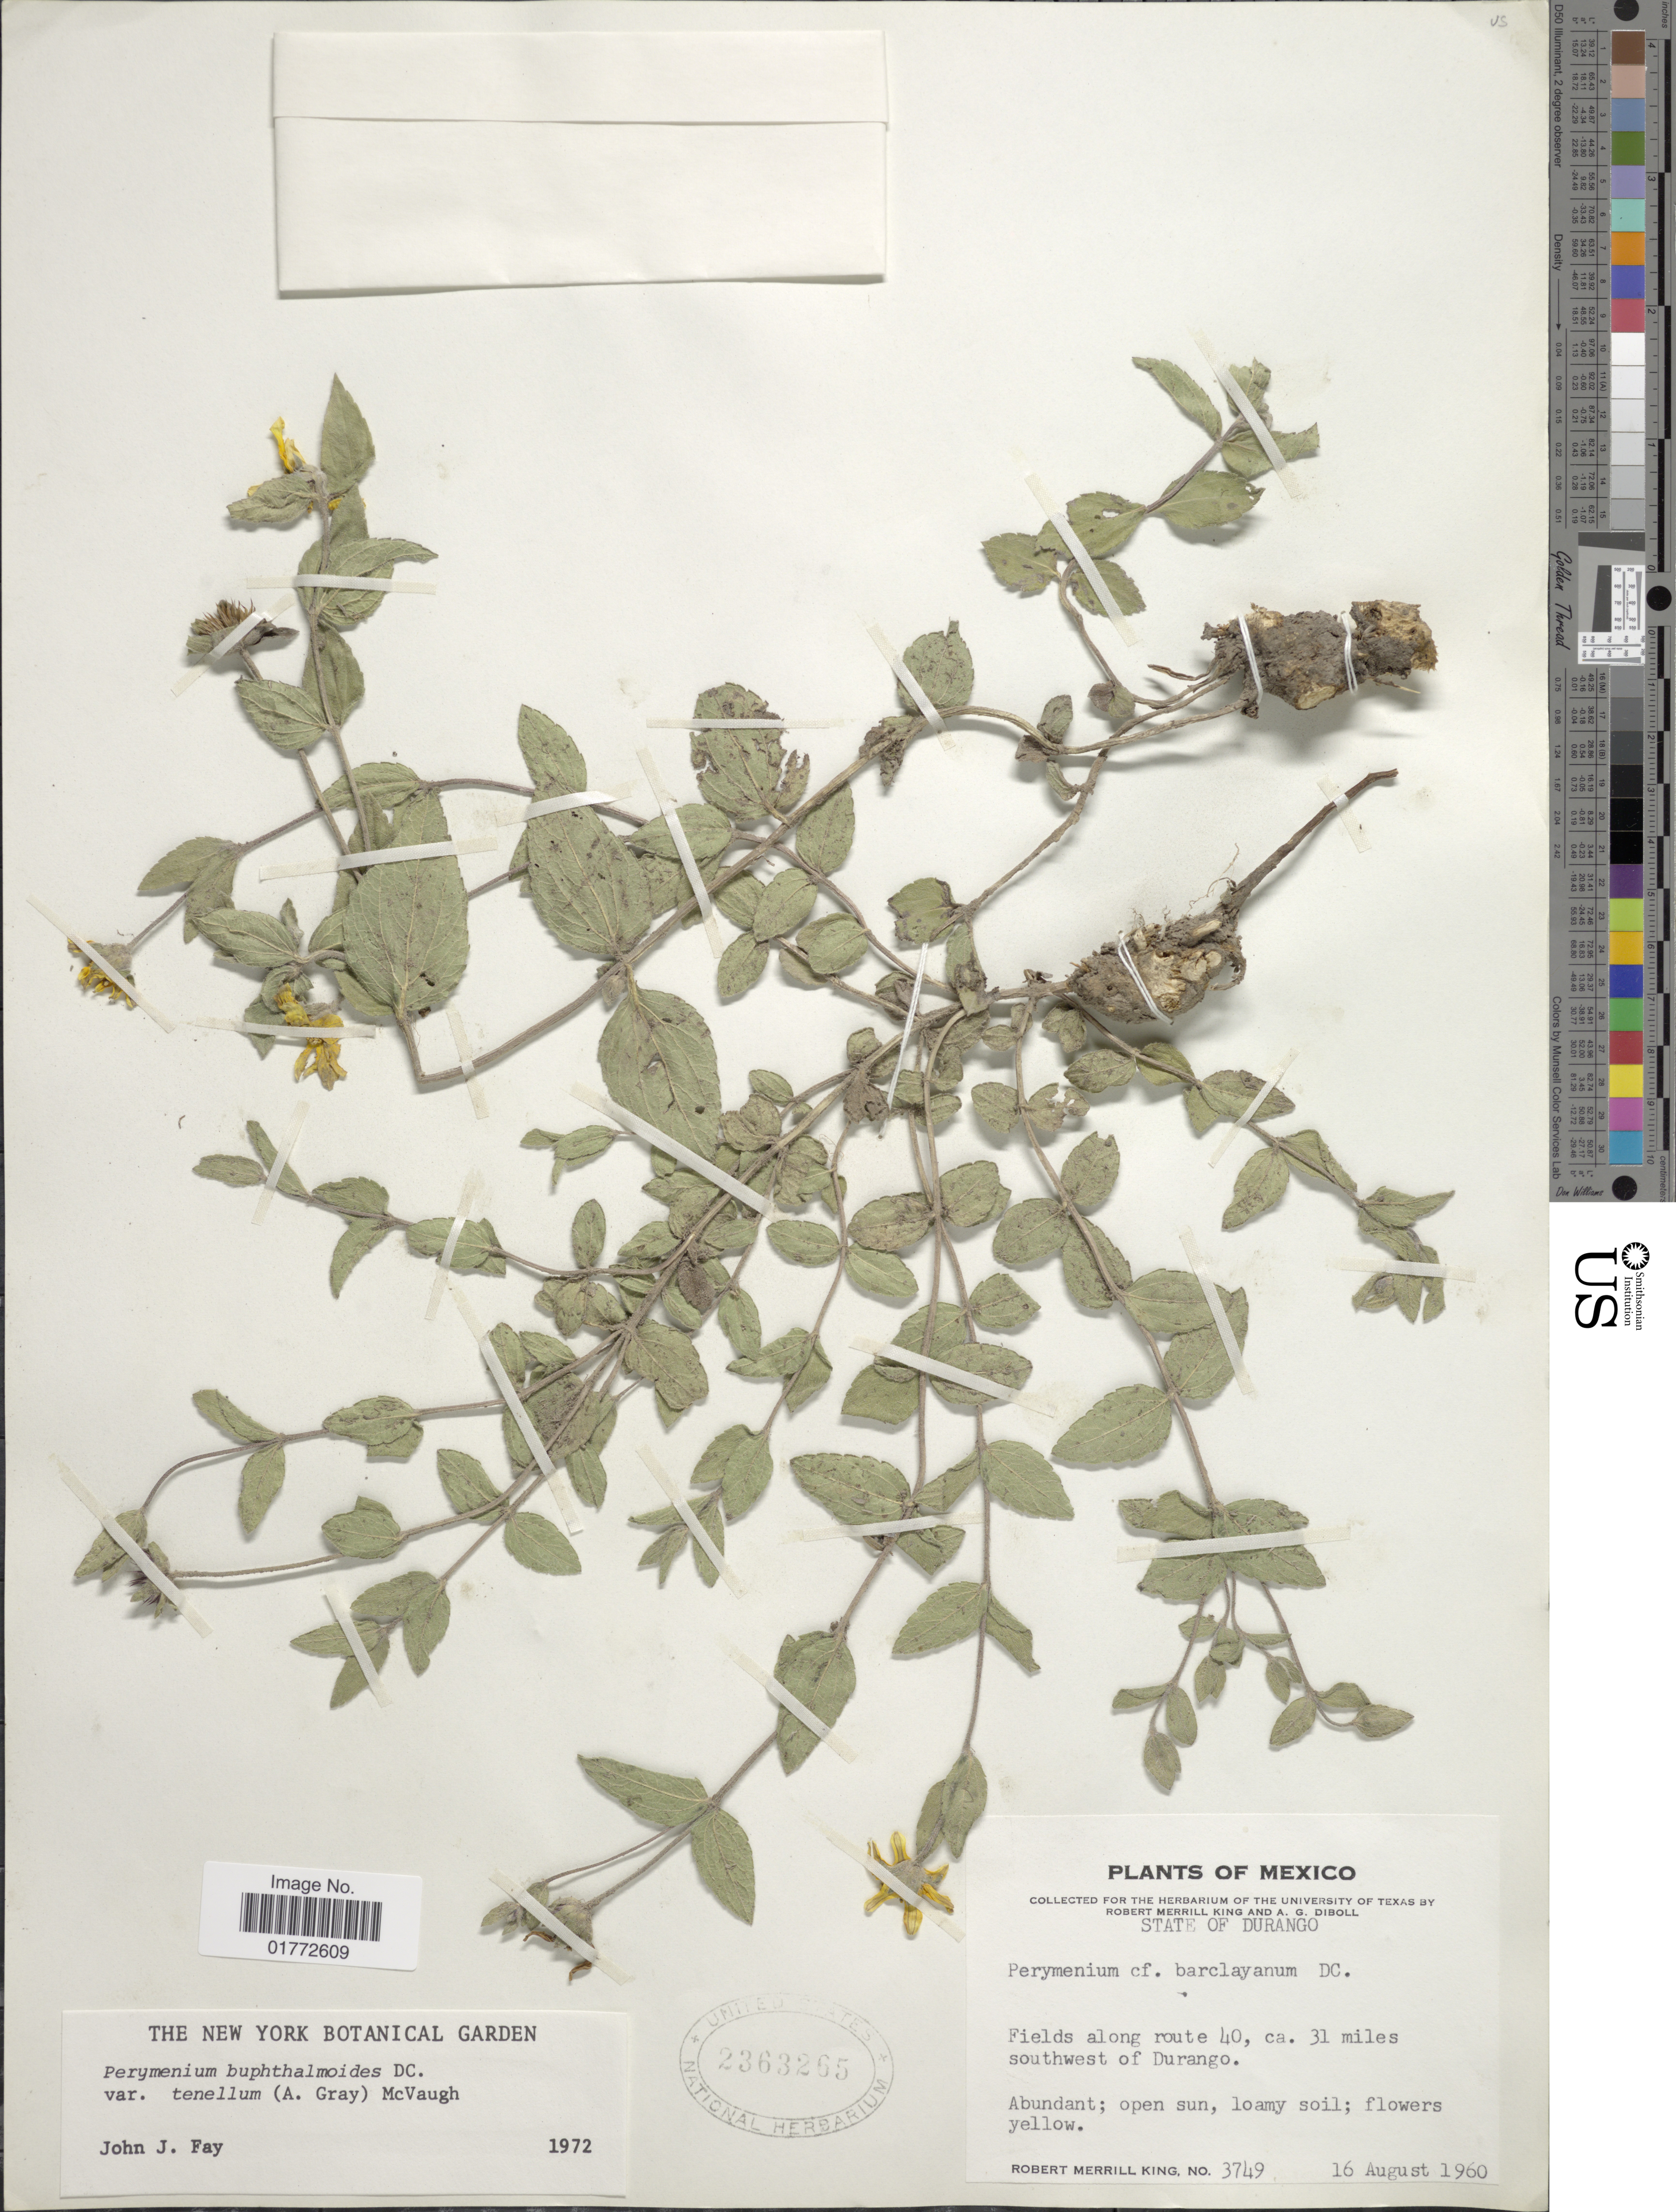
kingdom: Plantae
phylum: Tracheophyta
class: Magnoliopsida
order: Asterales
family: Asteraceae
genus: Perymenium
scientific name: Perymenium buphthalmoides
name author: DC.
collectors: R. M. King & A. Diboll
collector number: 3749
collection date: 1960-08-16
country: Mexico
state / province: Durango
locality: Fields along route 40, ca. 31 miles southwest of Durango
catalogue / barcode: US 2363265